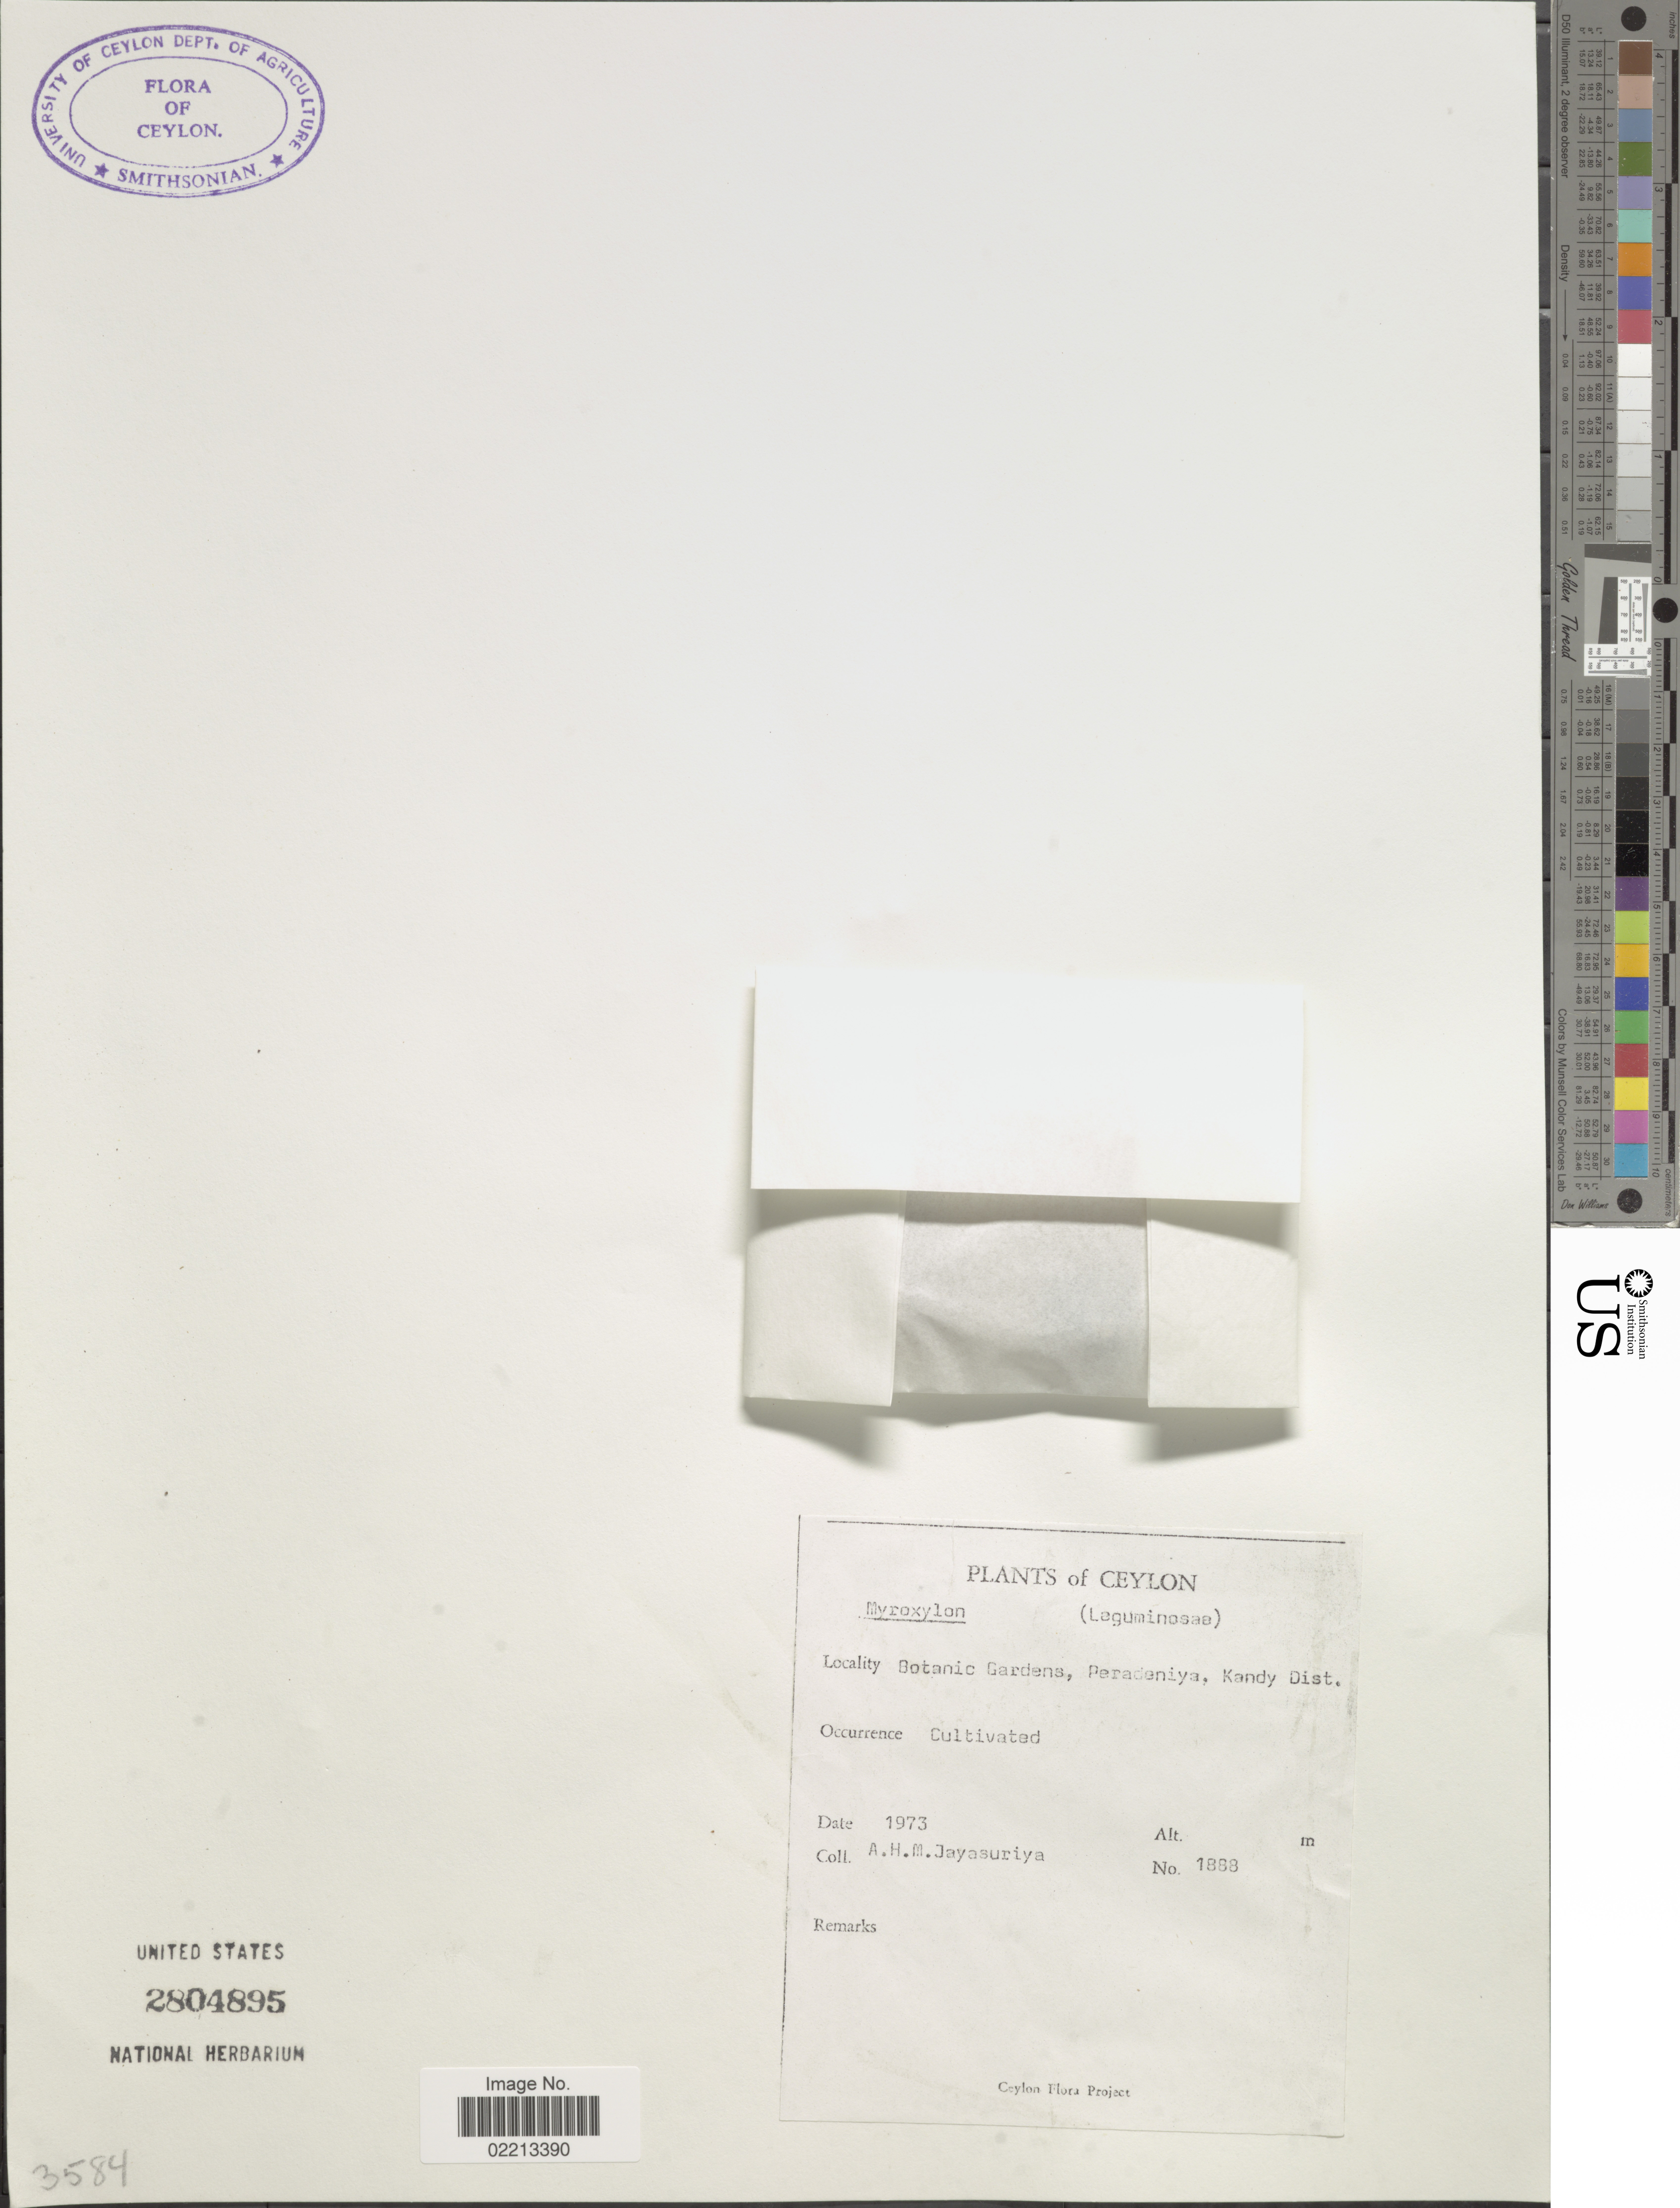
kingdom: Plantae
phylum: Tracheophyta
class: Magnoliopsida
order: Fabales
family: Fabaceae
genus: Myroxylon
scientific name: Myroxylon sp.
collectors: A. H. Jayasuriya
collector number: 1888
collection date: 1973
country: Sri Lanka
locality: Ceylon, Botanic Gardens, Peradeniya, Kandy Dist.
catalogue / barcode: US 2804895